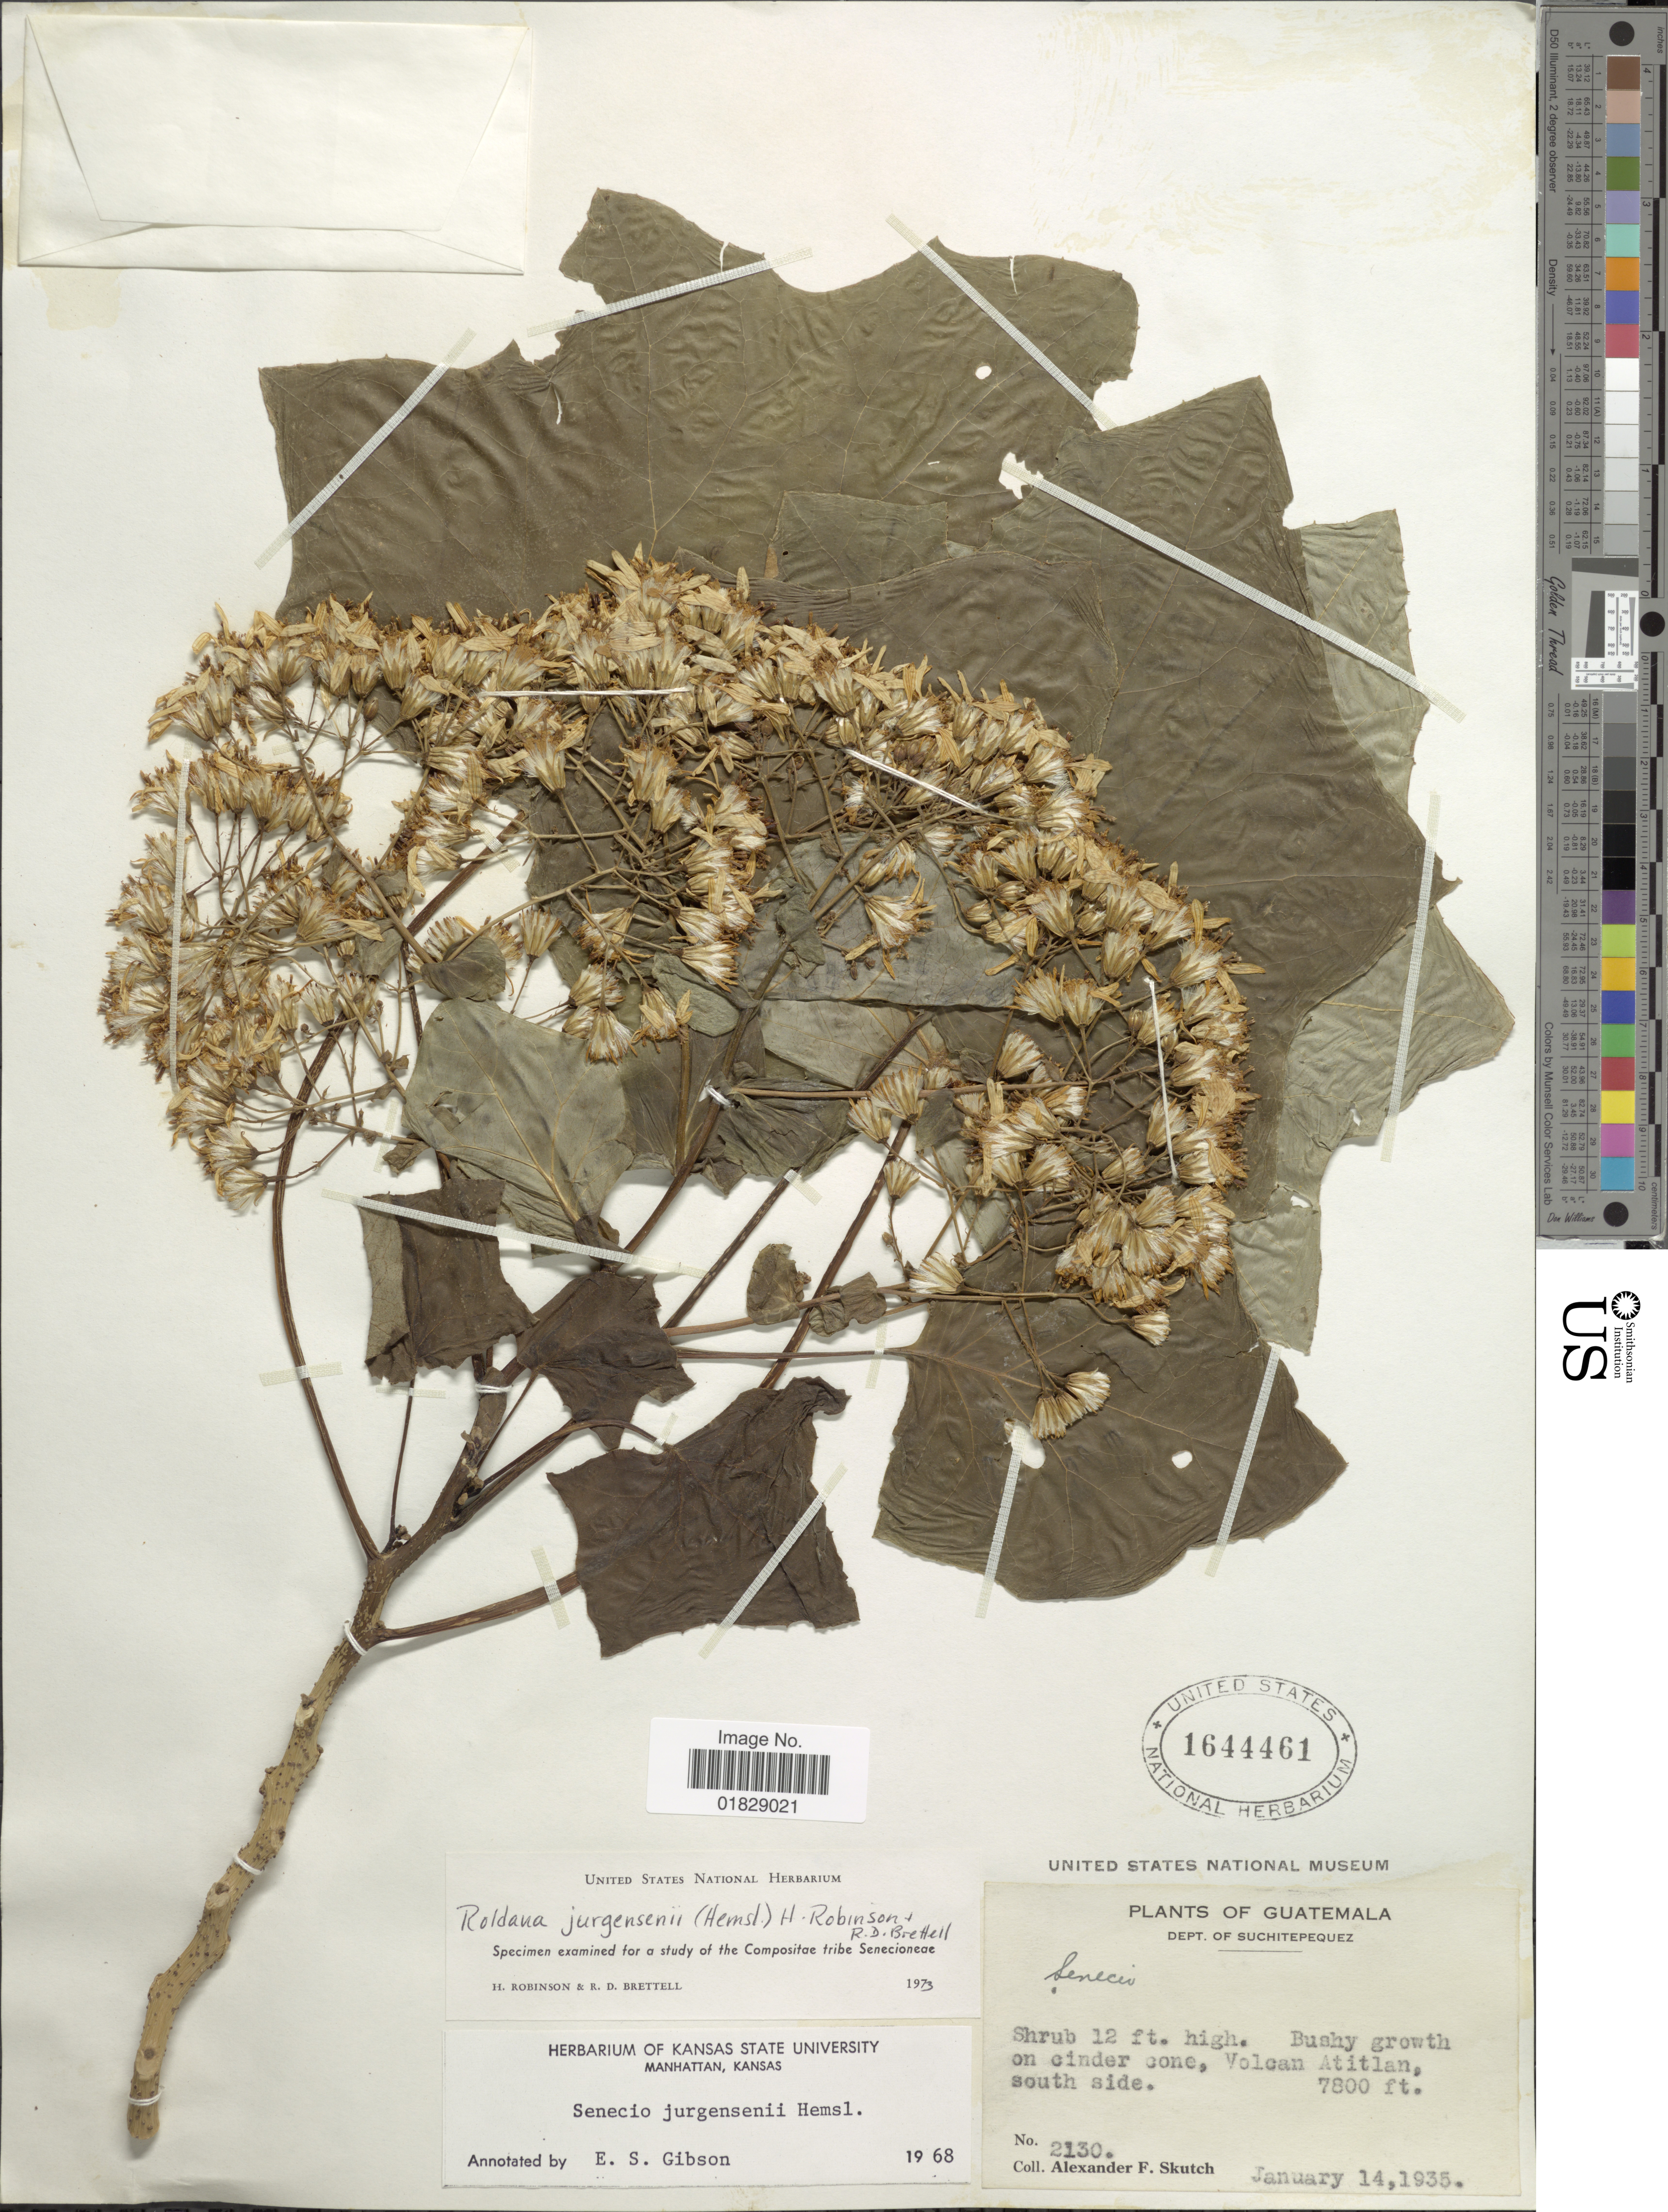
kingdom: Plantae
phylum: Tracheophyta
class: Magnoliopsida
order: Asterales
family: Asteraceae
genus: Roldana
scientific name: Roldana jurgensenii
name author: (Hemsl.) H. Rob. & Brettell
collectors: A. F. Skutch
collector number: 2130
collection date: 1935-01-14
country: Guatemala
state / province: Suchitepéquez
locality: Dept. of Suchitepequez. Bushy growth on cinder cone, Volcan Atitlan, south side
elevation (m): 2377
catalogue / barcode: US 1644461